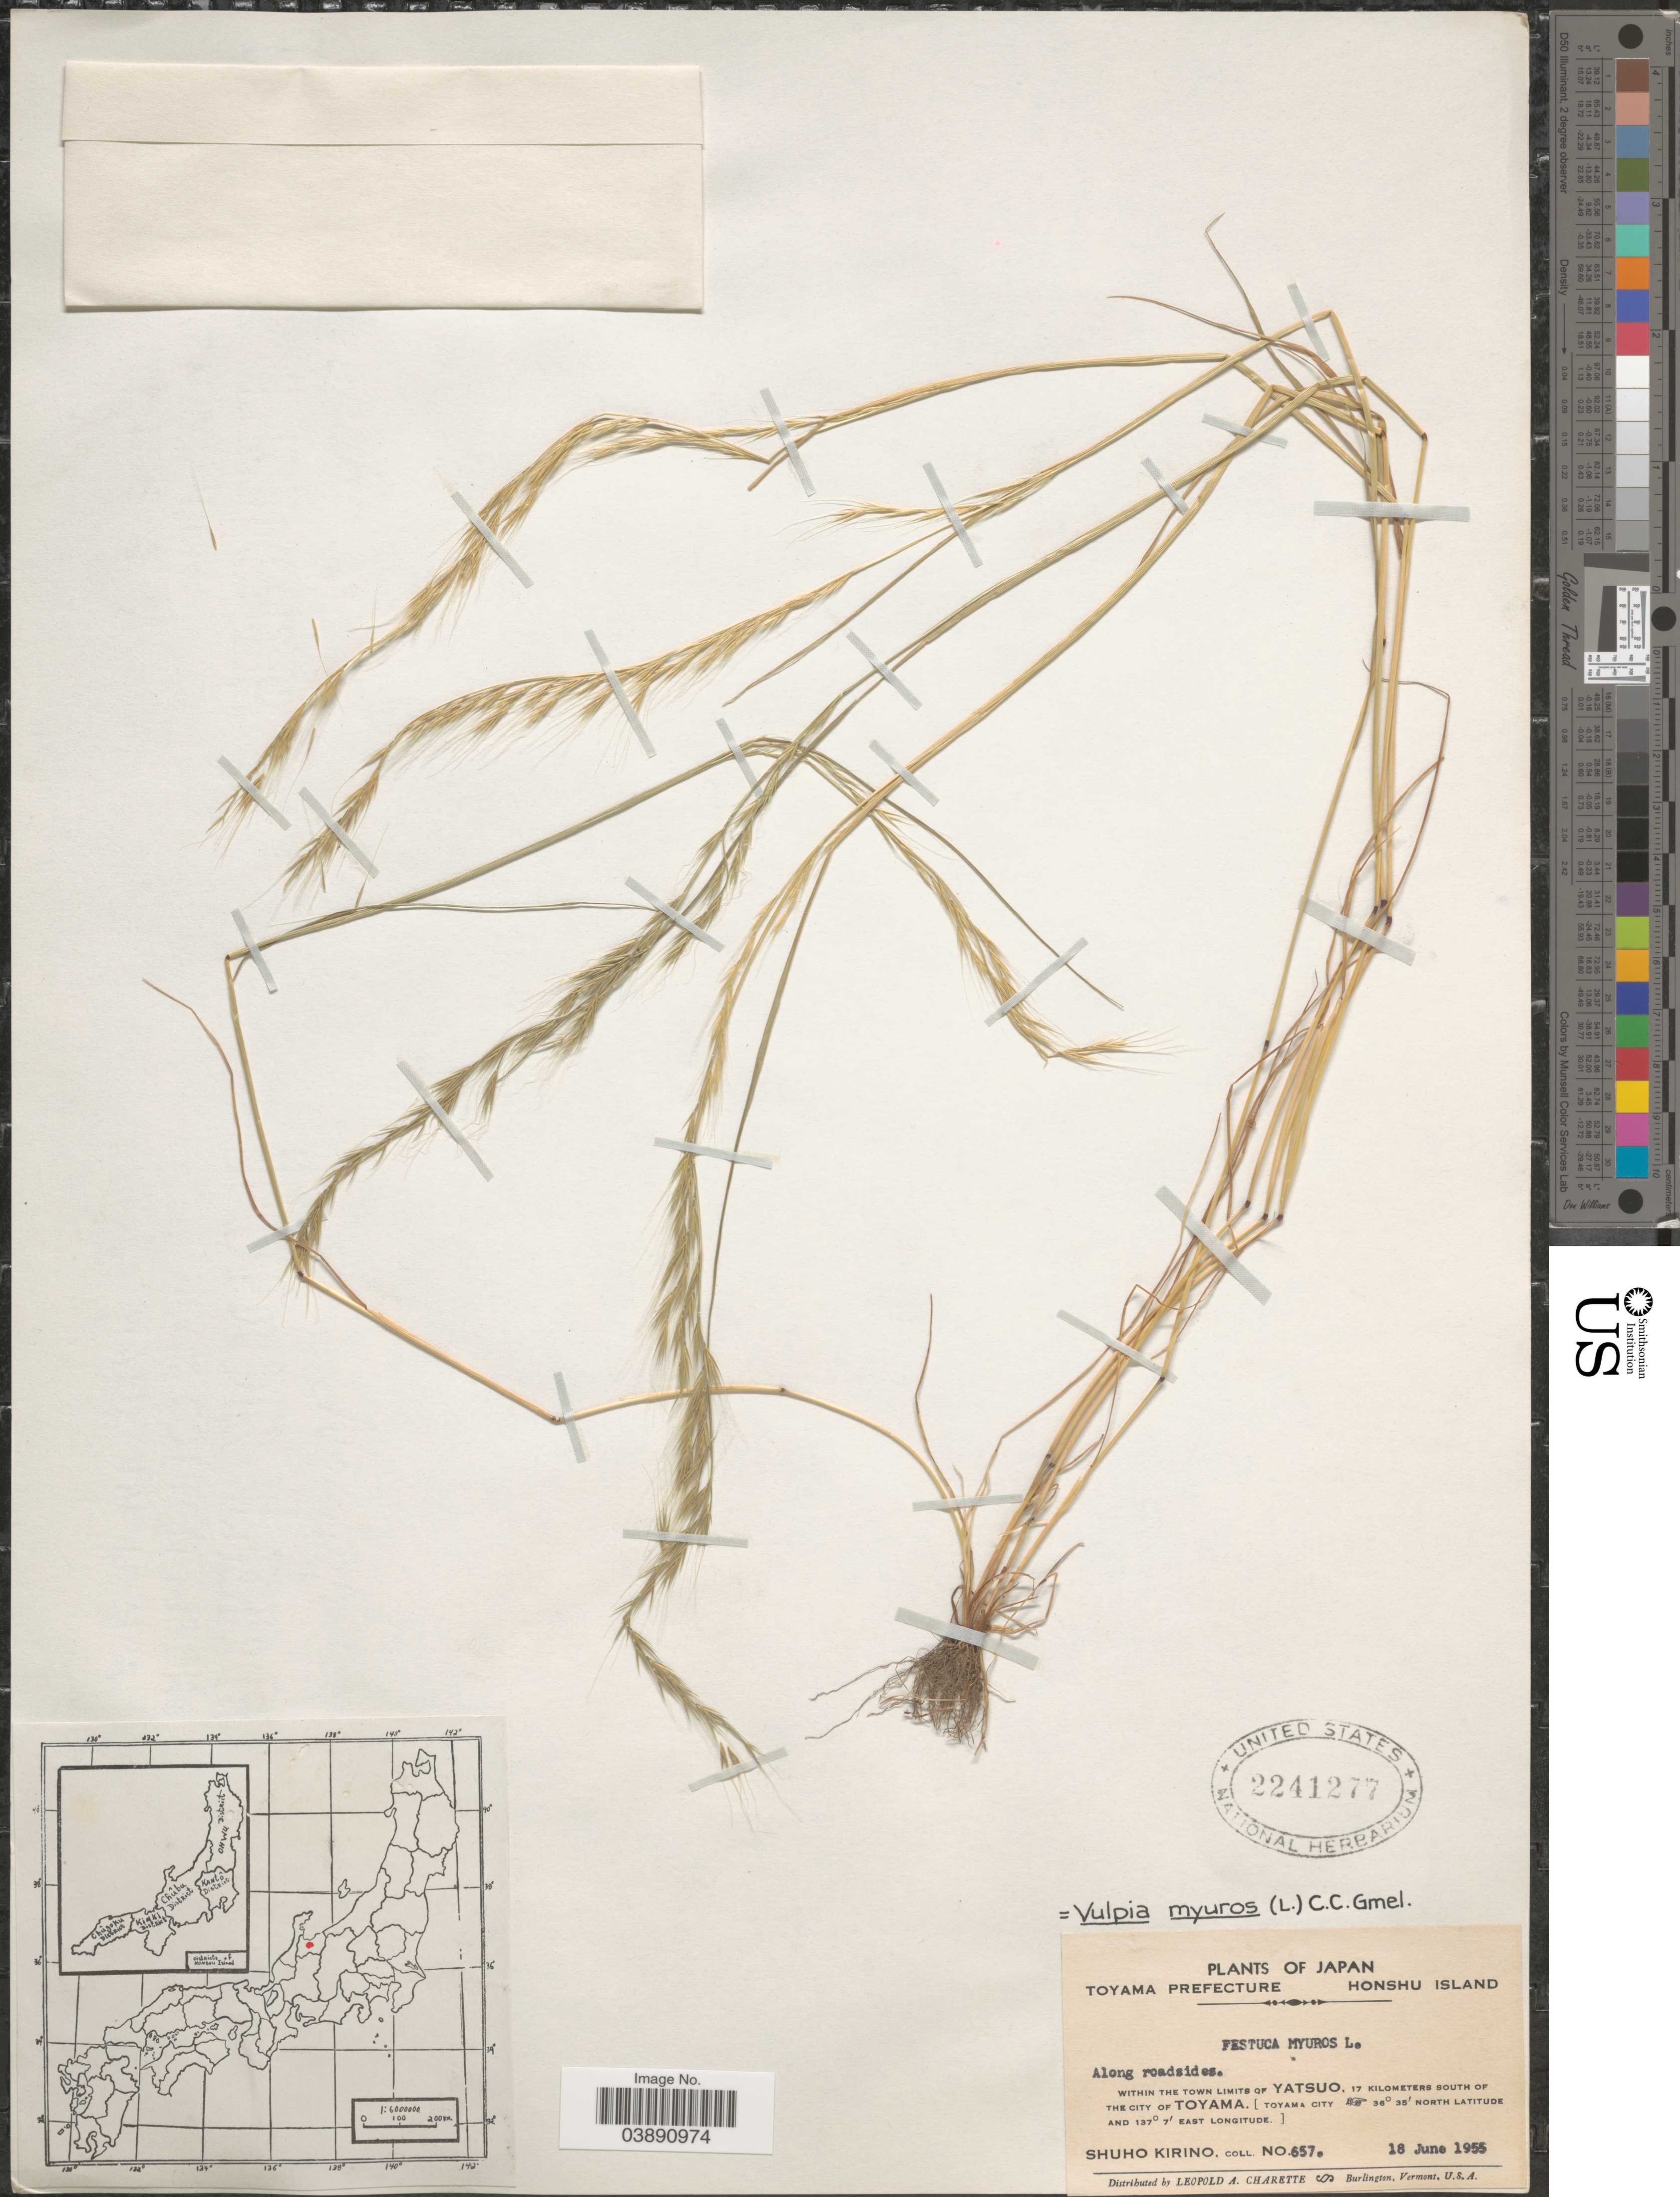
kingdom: Plantae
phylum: Tracheophyta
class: Liliopsida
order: Poales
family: Poaceae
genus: Festuca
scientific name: Festuca myuros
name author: L.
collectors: S. Kirino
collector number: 657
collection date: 1955-06-18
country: Japan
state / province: Toyama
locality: Toyama Prefecture. Honshu Island. Along roadsides. Within the town limits of Yatsuo, 17 kilometers south of the city of Toyama. [Toyama city].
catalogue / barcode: US 2241277